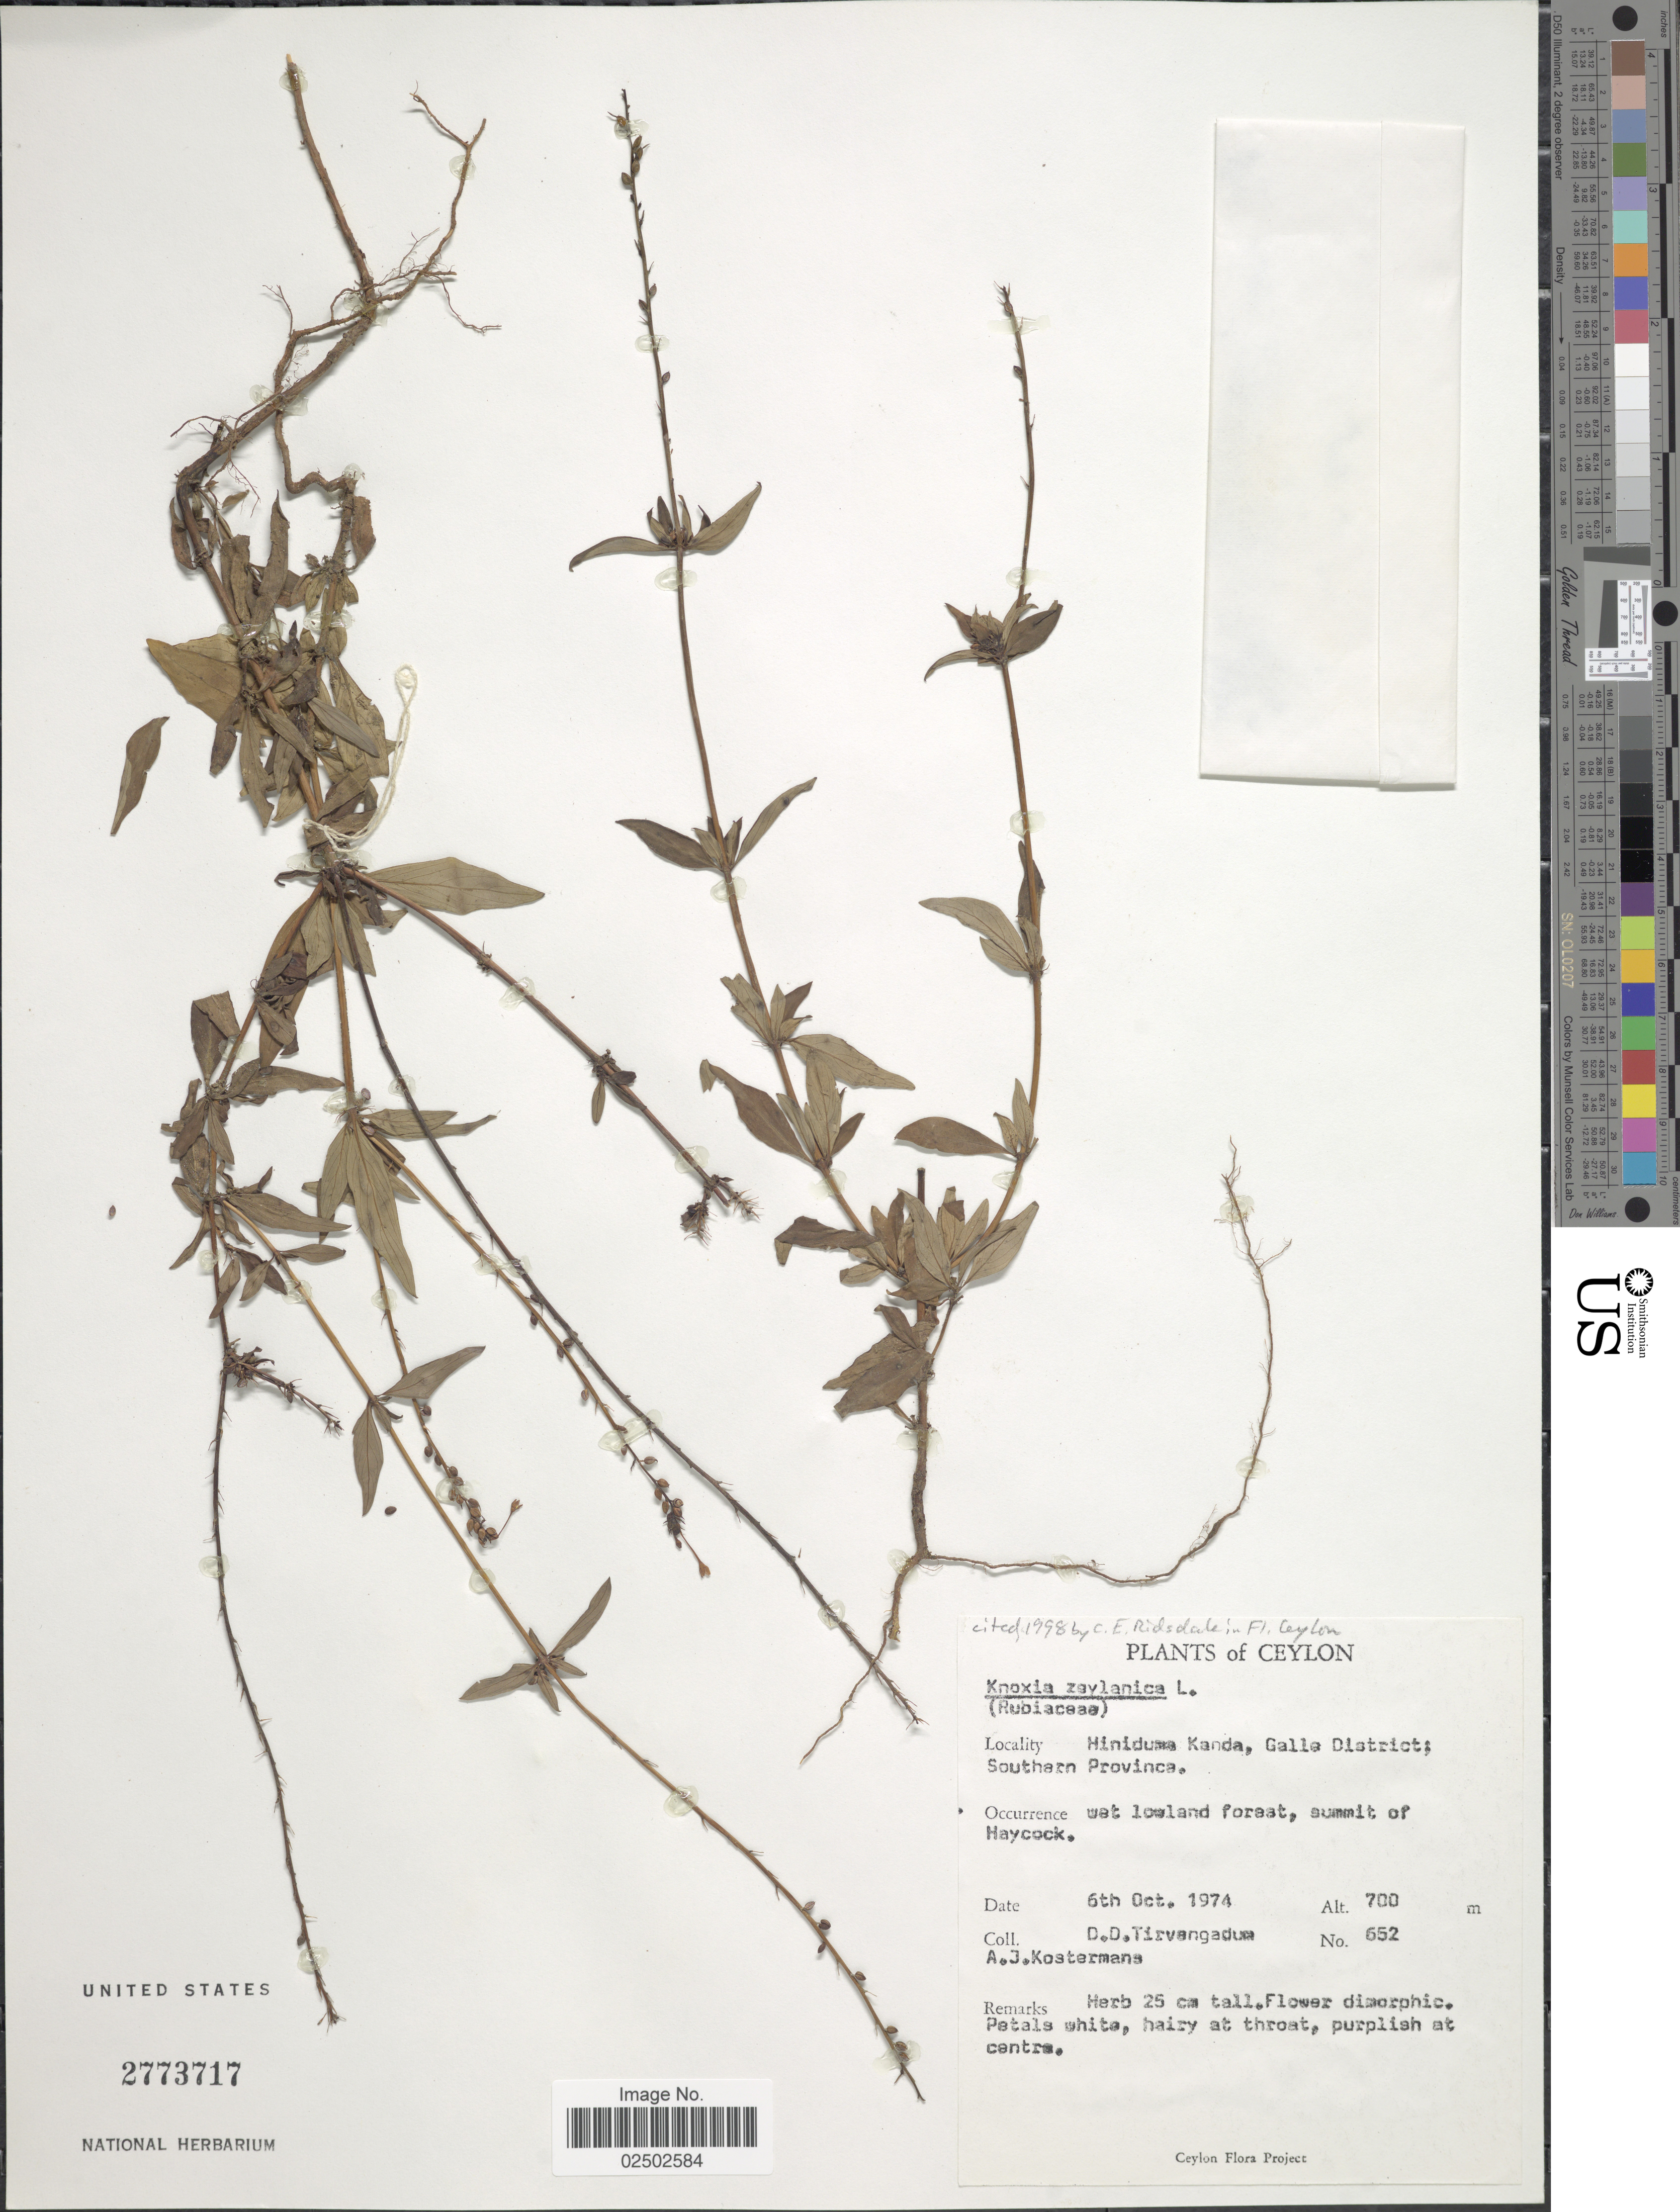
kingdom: Plantae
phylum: Tracheophyta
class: Magnoliopsida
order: Gentianales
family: Rubiaceae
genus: Knoxia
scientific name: Knoxia zeylanica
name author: L.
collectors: D. Tirvengadum & A. J. G. Kostermans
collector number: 652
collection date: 1974-10-06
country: Sri Lanka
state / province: Southern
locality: Ceylon, Hininduma Kanda, Galle District, Summit of Haycock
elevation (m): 700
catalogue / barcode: US 2773717